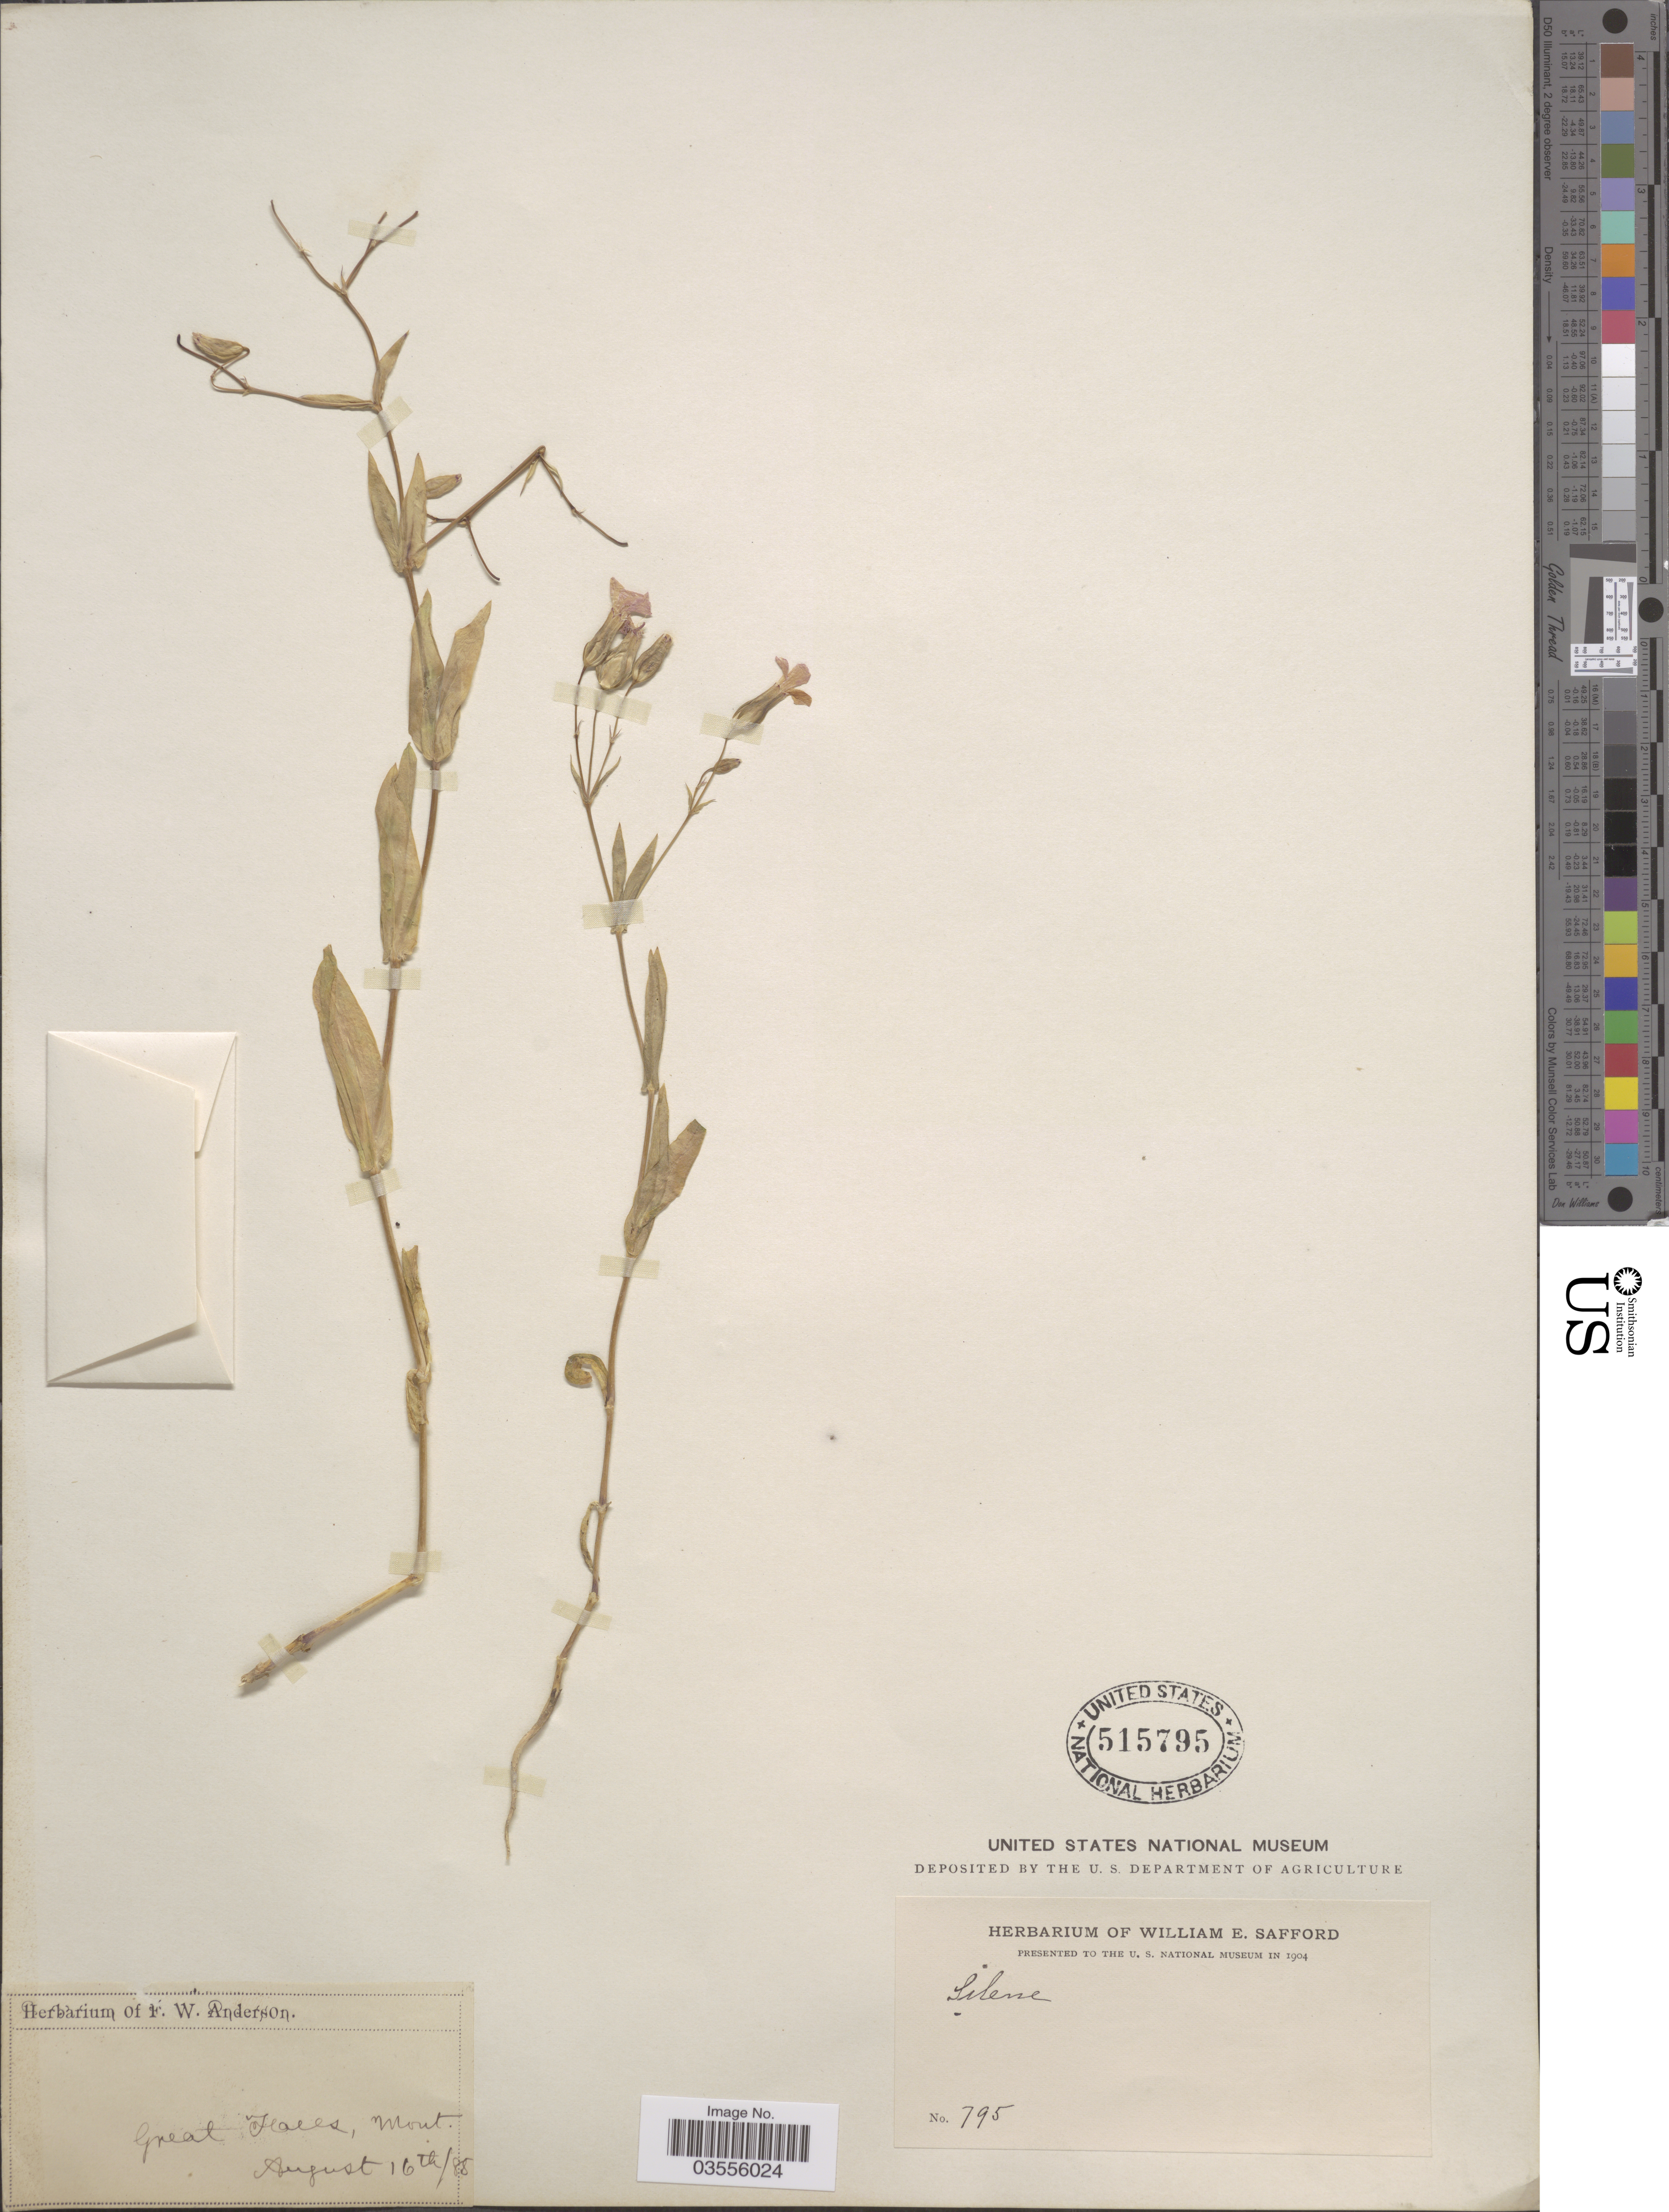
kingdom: Plantae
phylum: Tracheophyta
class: Magnoliopsida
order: Caryophyllales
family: Caryophyllaceae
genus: Gypsophila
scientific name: Gypsophila vaccaria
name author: (L.) Sm.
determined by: Strong, M. T., (US), Smithsonian Institution - National Museum of Natural History (UNITED STATES)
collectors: ex herb. F.W. Anderson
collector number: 795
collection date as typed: Transcribed d/m/y: 16/8/88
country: United States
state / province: Montana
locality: Great Falls.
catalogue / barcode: US 515795